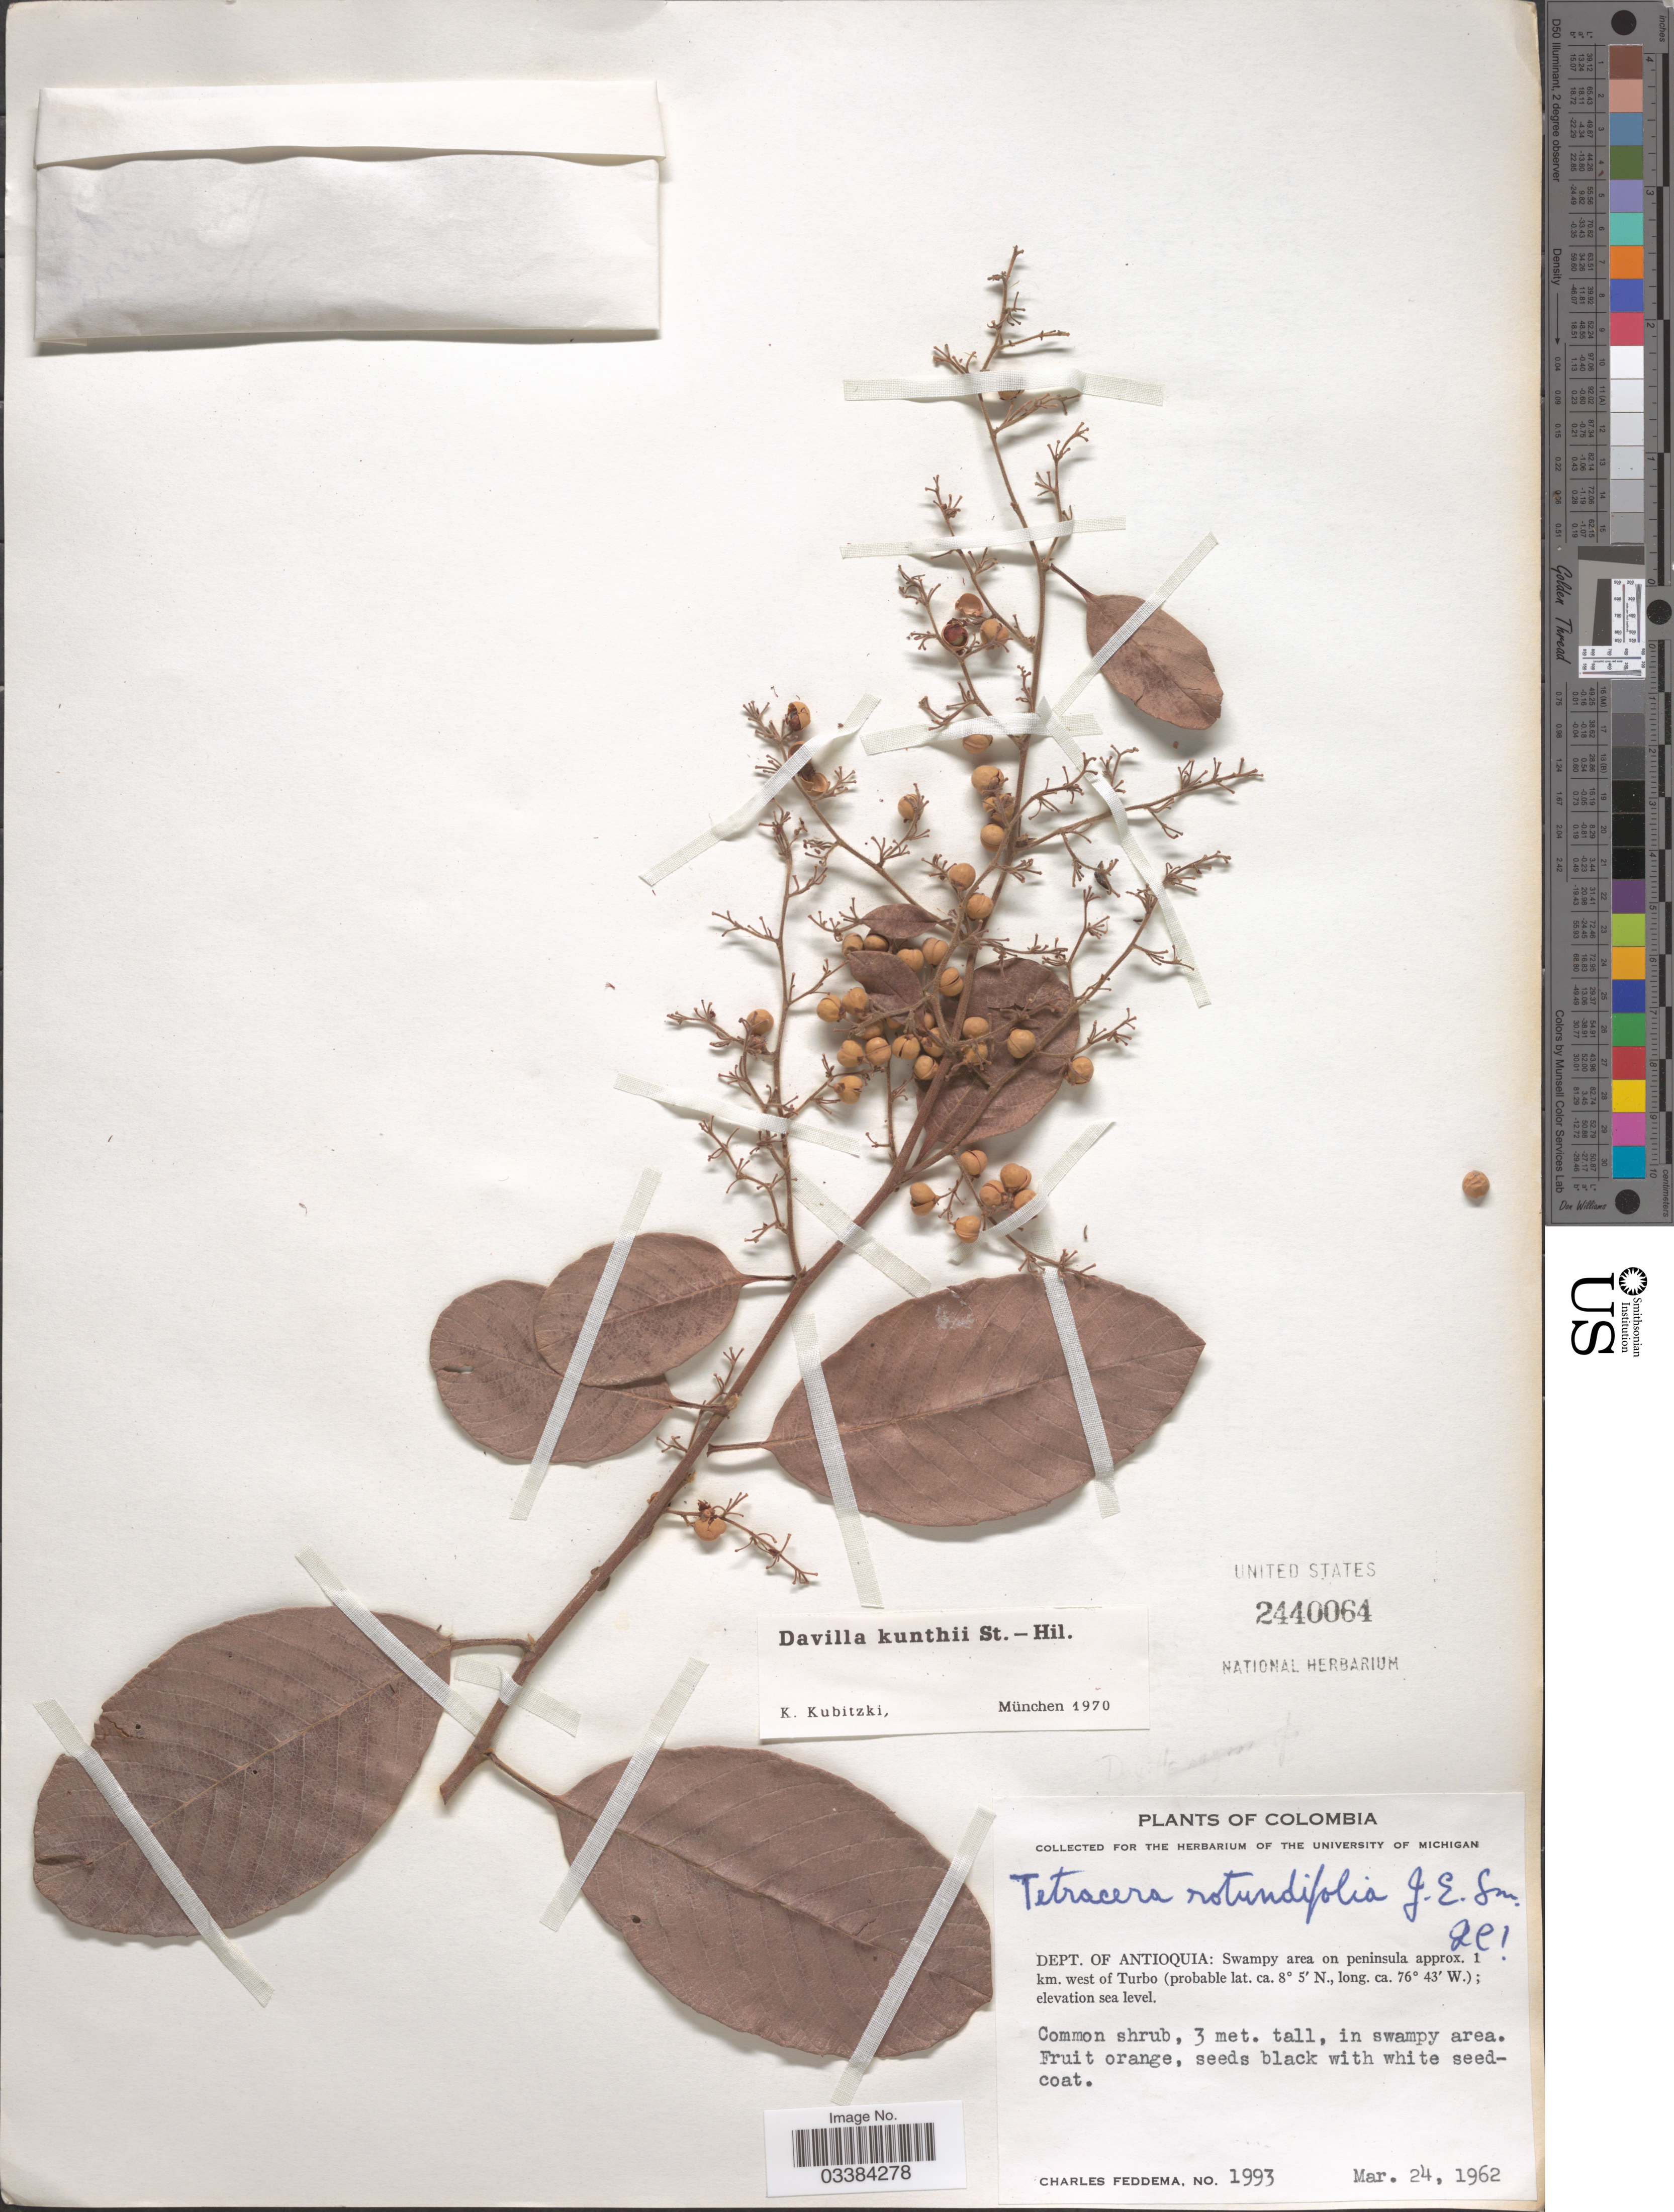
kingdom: Plantae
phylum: Tracheophyta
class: Magnoliopsida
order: Dilleniales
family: Dilleniaceae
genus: Davilla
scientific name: Davilla kunthii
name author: A. St.-Hil.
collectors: C. Feddema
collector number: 1993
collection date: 1962-03-24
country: Colombia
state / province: Antioquia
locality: Dept. of Antioquia: Swampy area on peninsula approx. 1 km. west of Turbo.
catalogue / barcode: US 2440064